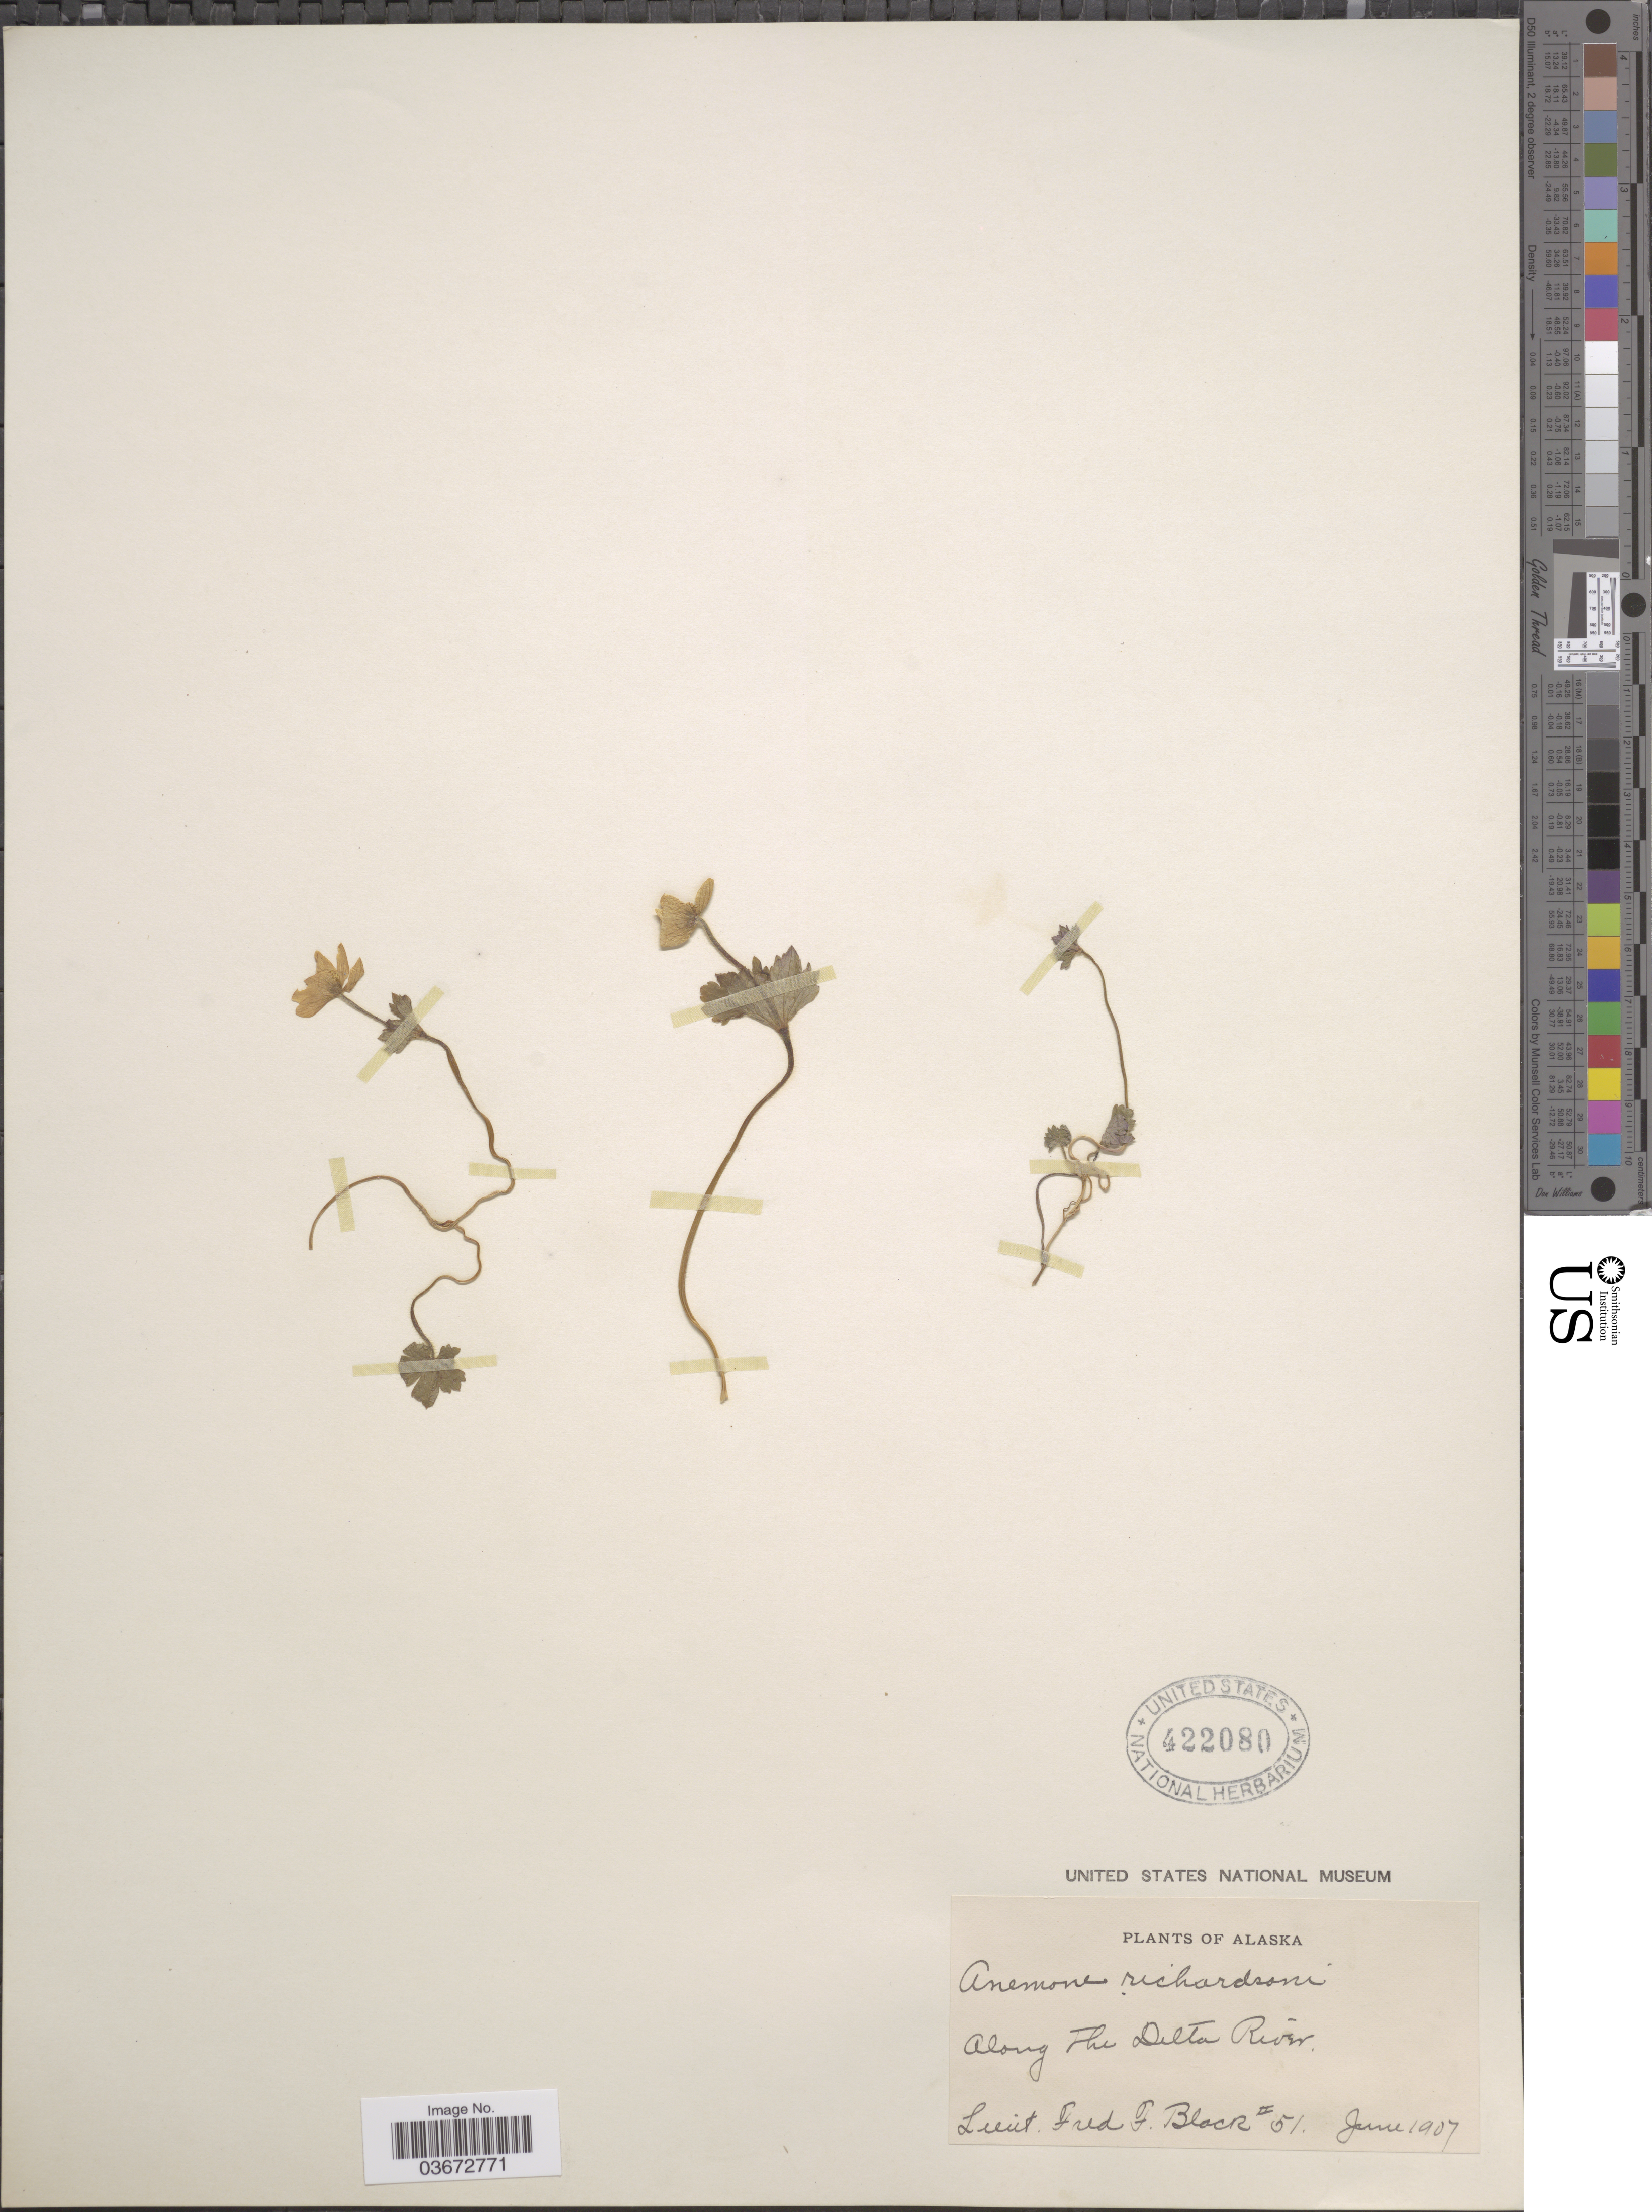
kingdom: Plantae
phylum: Tracheophyta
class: Magnoliopsida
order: Ranunculales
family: Ranunculaceae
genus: Anemone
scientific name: Anemone richardsonii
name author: Hook.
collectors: F. Black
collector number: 51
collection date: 1907-06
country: United States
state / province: Alaska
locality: Along the Delta River.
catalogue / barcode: US 422080